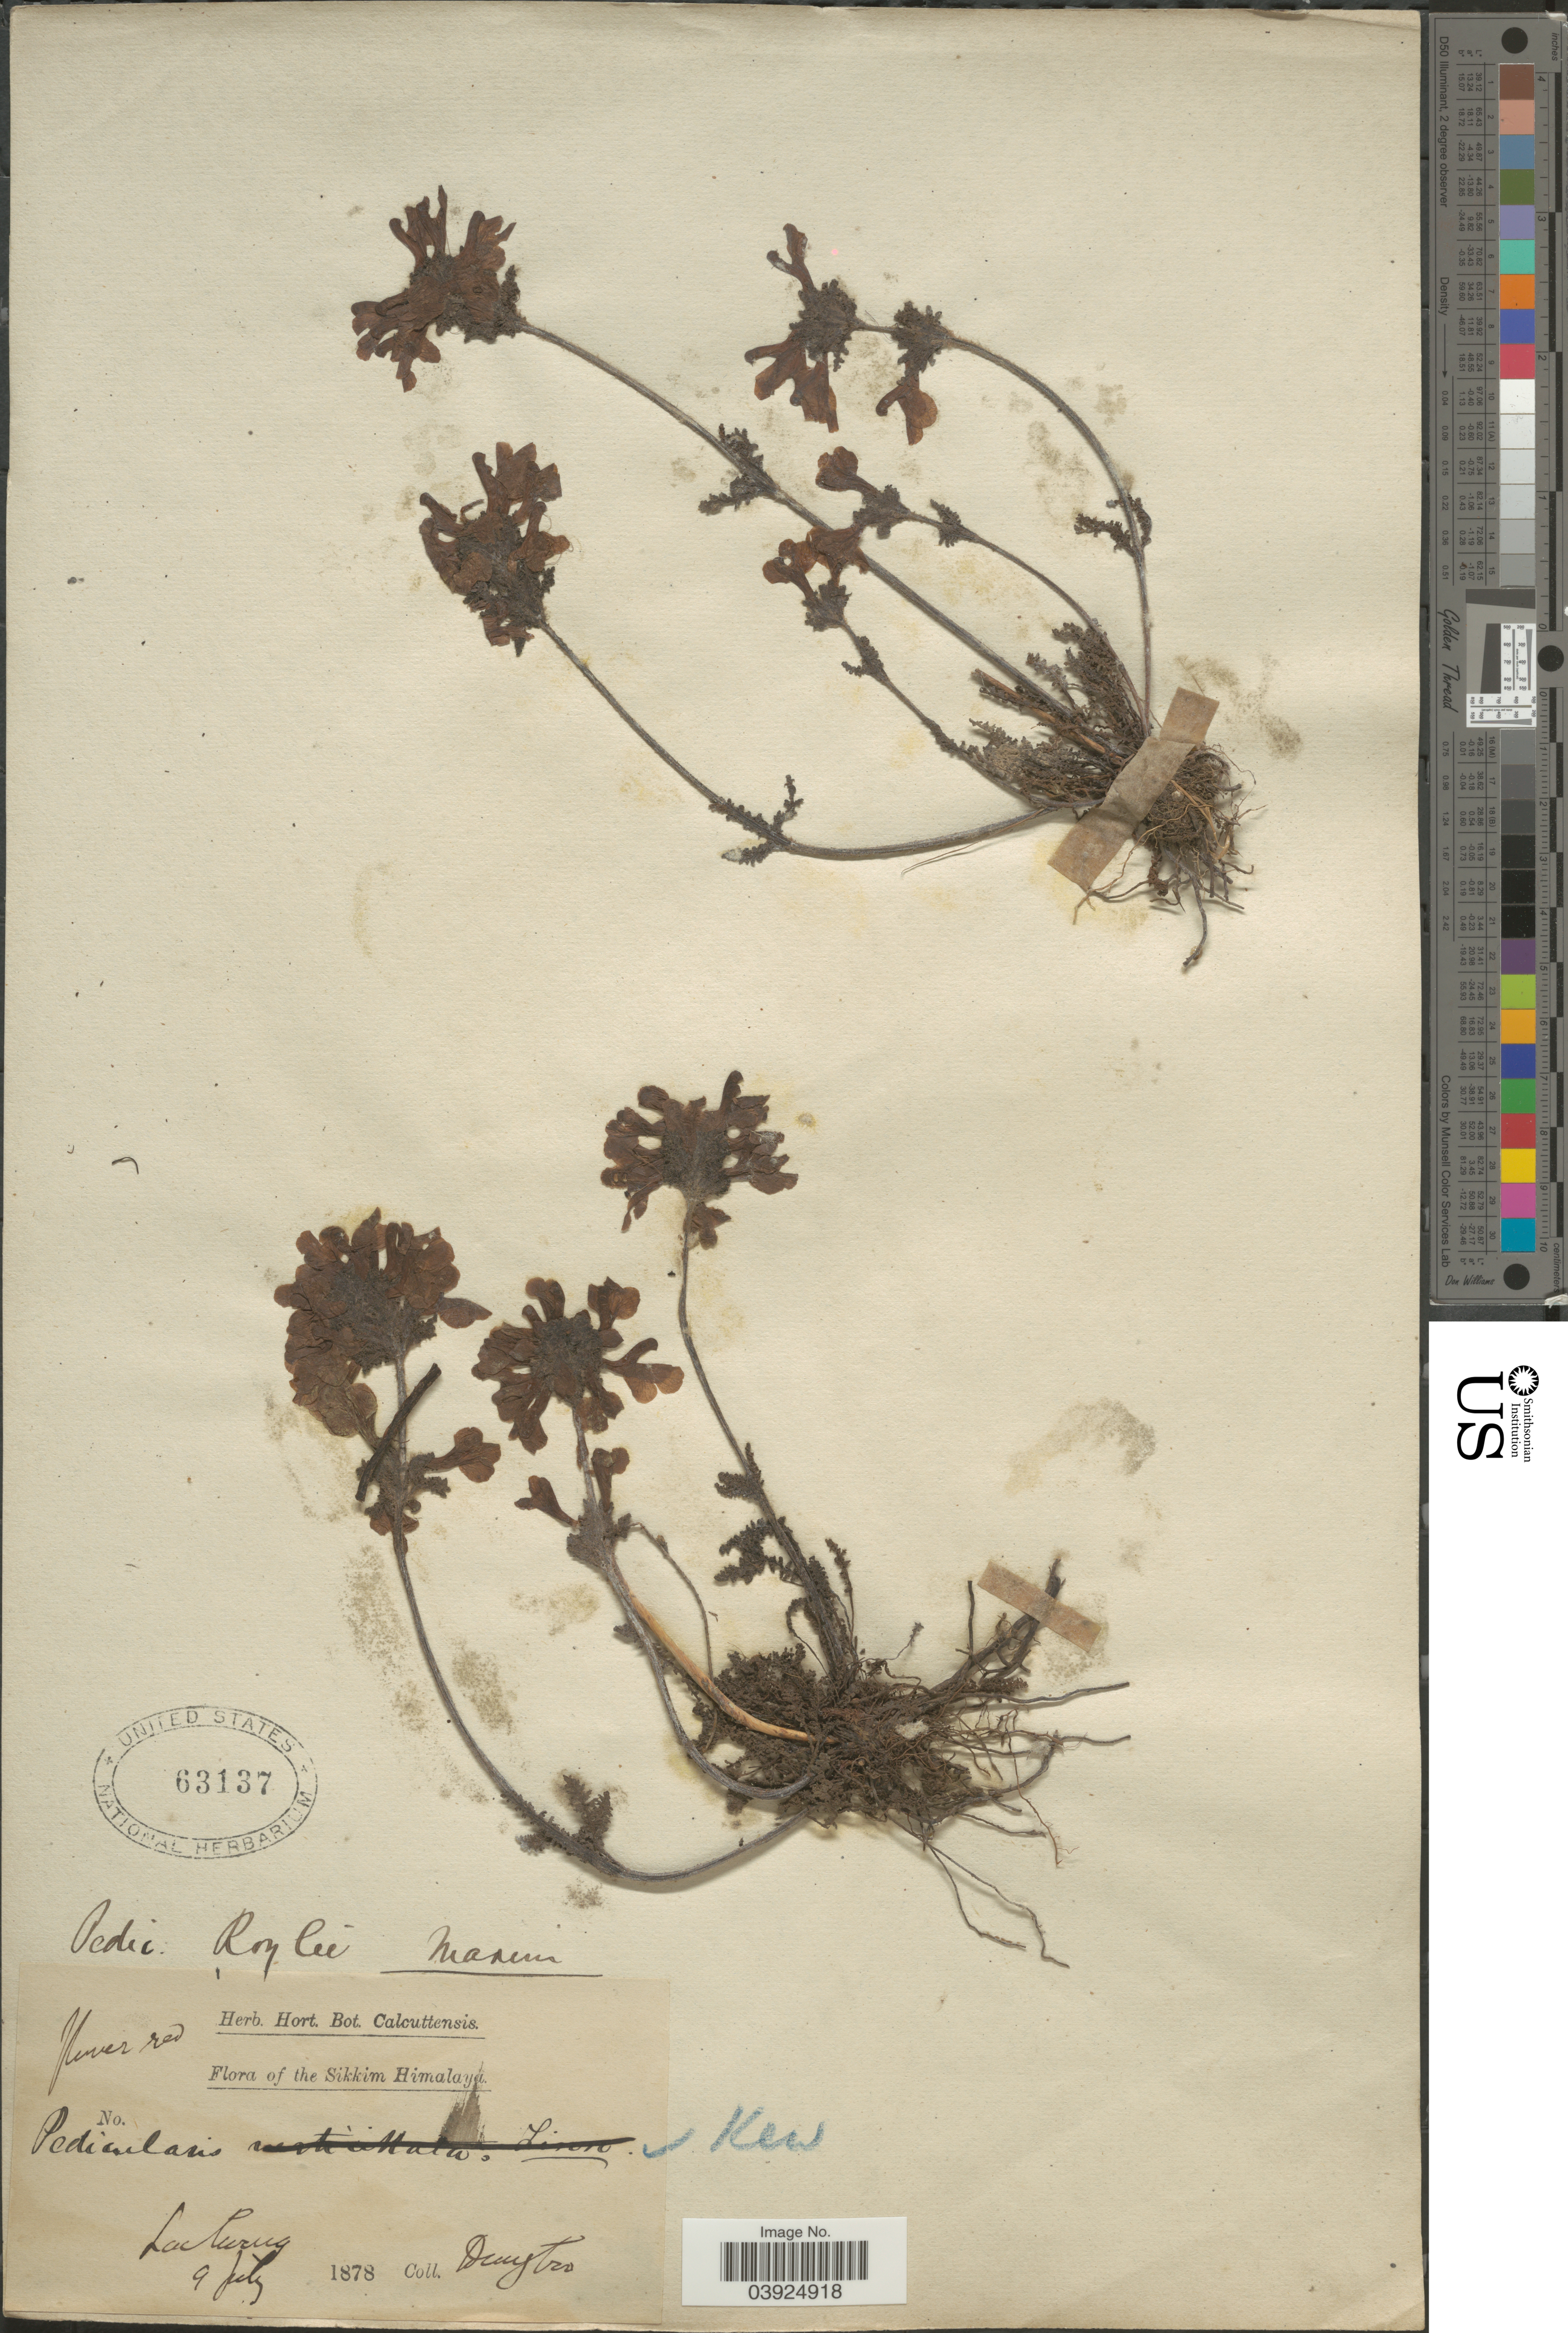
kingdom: Plantae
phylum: Tracheophyta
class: Magnoliopsida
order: Lamiales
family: Orobanchaceae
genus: Pedicularis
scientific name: Pedicularis roylei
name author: Maxim.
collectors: Dungboo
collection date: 1878-07-09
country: India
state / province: Sikkim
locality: Sikkim Himalaya. Lackuruy.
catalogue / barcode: US 63137